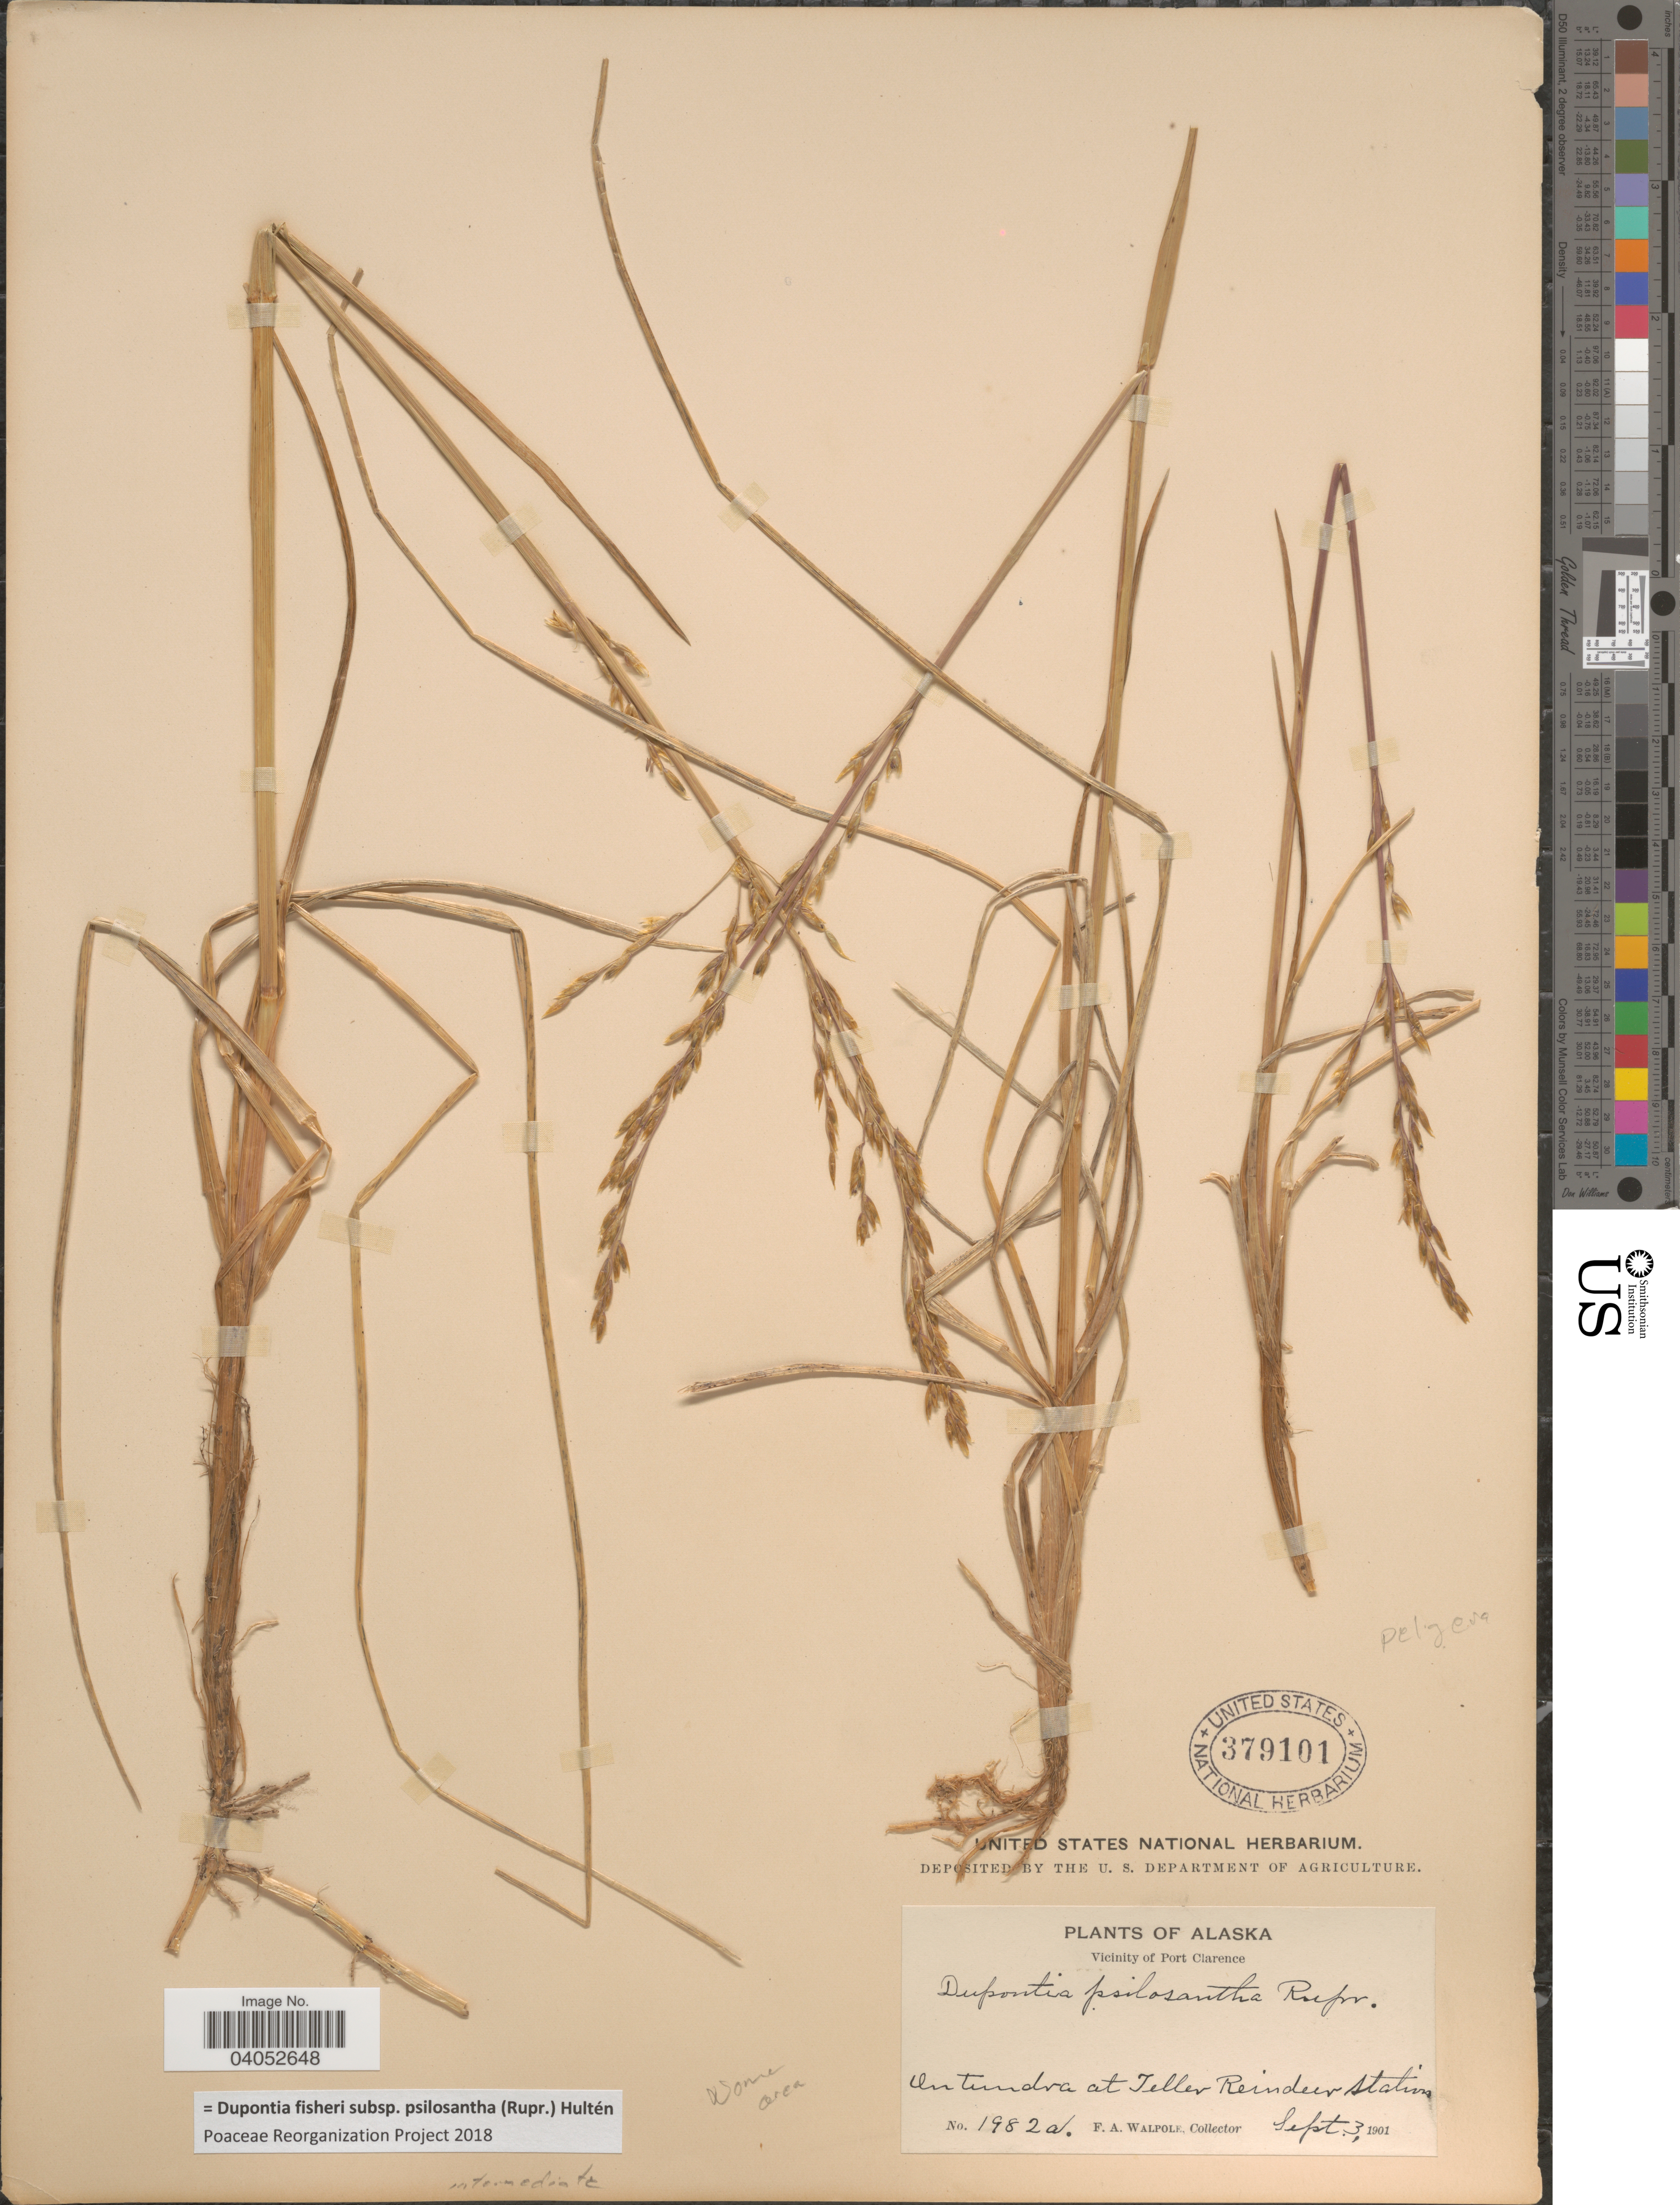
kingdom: Plantae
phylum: Tracheophyta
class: Liliopsida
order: Poales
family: Poaceae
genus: Dupontia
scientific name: Dupontia fisheri subsp. psilosantha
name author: (Rupr.) Hultén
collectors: F. Walpole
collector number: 1982a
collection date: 1901-09-03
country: United States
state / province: Alaska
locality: Vicinity of Port Clarence. On tundra at Teller Reindeer Station. Nome area.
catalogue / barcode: US 379101